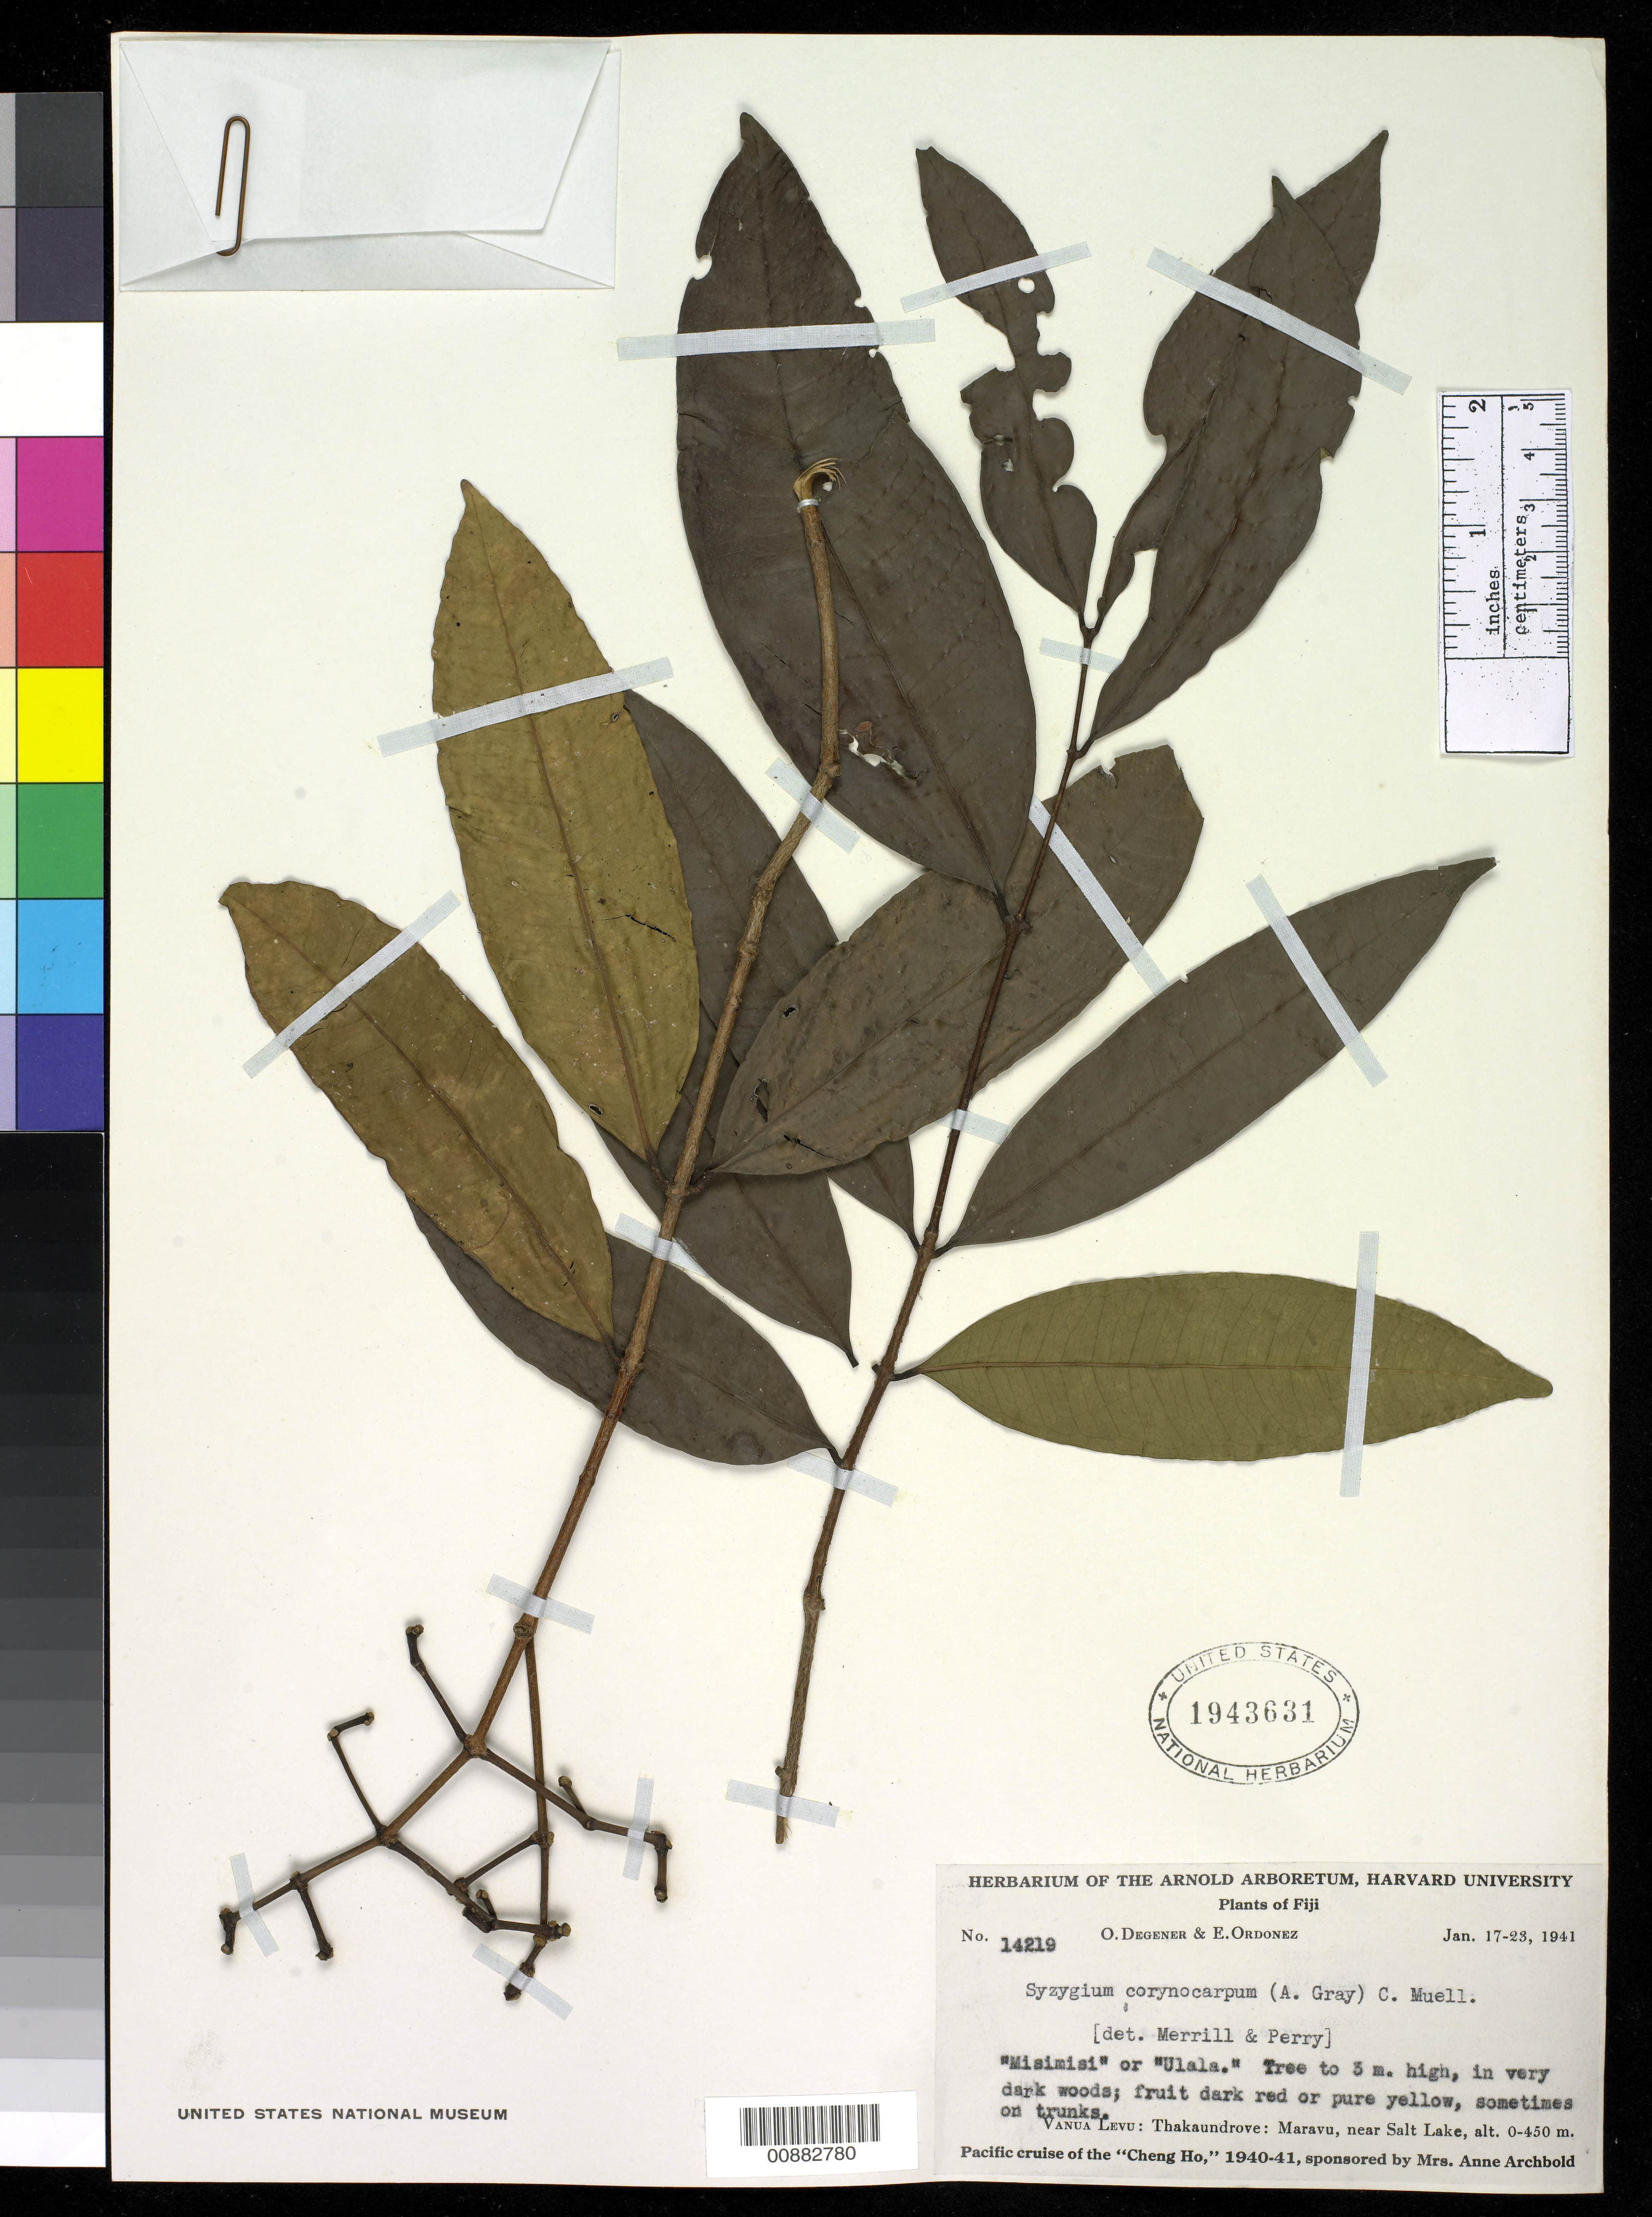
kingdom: Plantae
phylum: Tracheophyta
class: Magnoliopsida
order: Myrtales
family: Myrtaceae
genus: Syzygium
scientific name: Syzygium corynocarpum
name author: (A. Gray) Müll. Stuttg.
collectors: O. Degener & E. Ordonez.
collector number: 14219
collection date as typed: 17 Jan 1941 to 23 Jan 1941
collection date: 1941-01-17/1941-01-23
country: Fiji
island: Vanua Levu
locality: Thakaundrove: Maravu, near Salt Lake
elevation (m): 0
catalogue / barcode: US 1943631